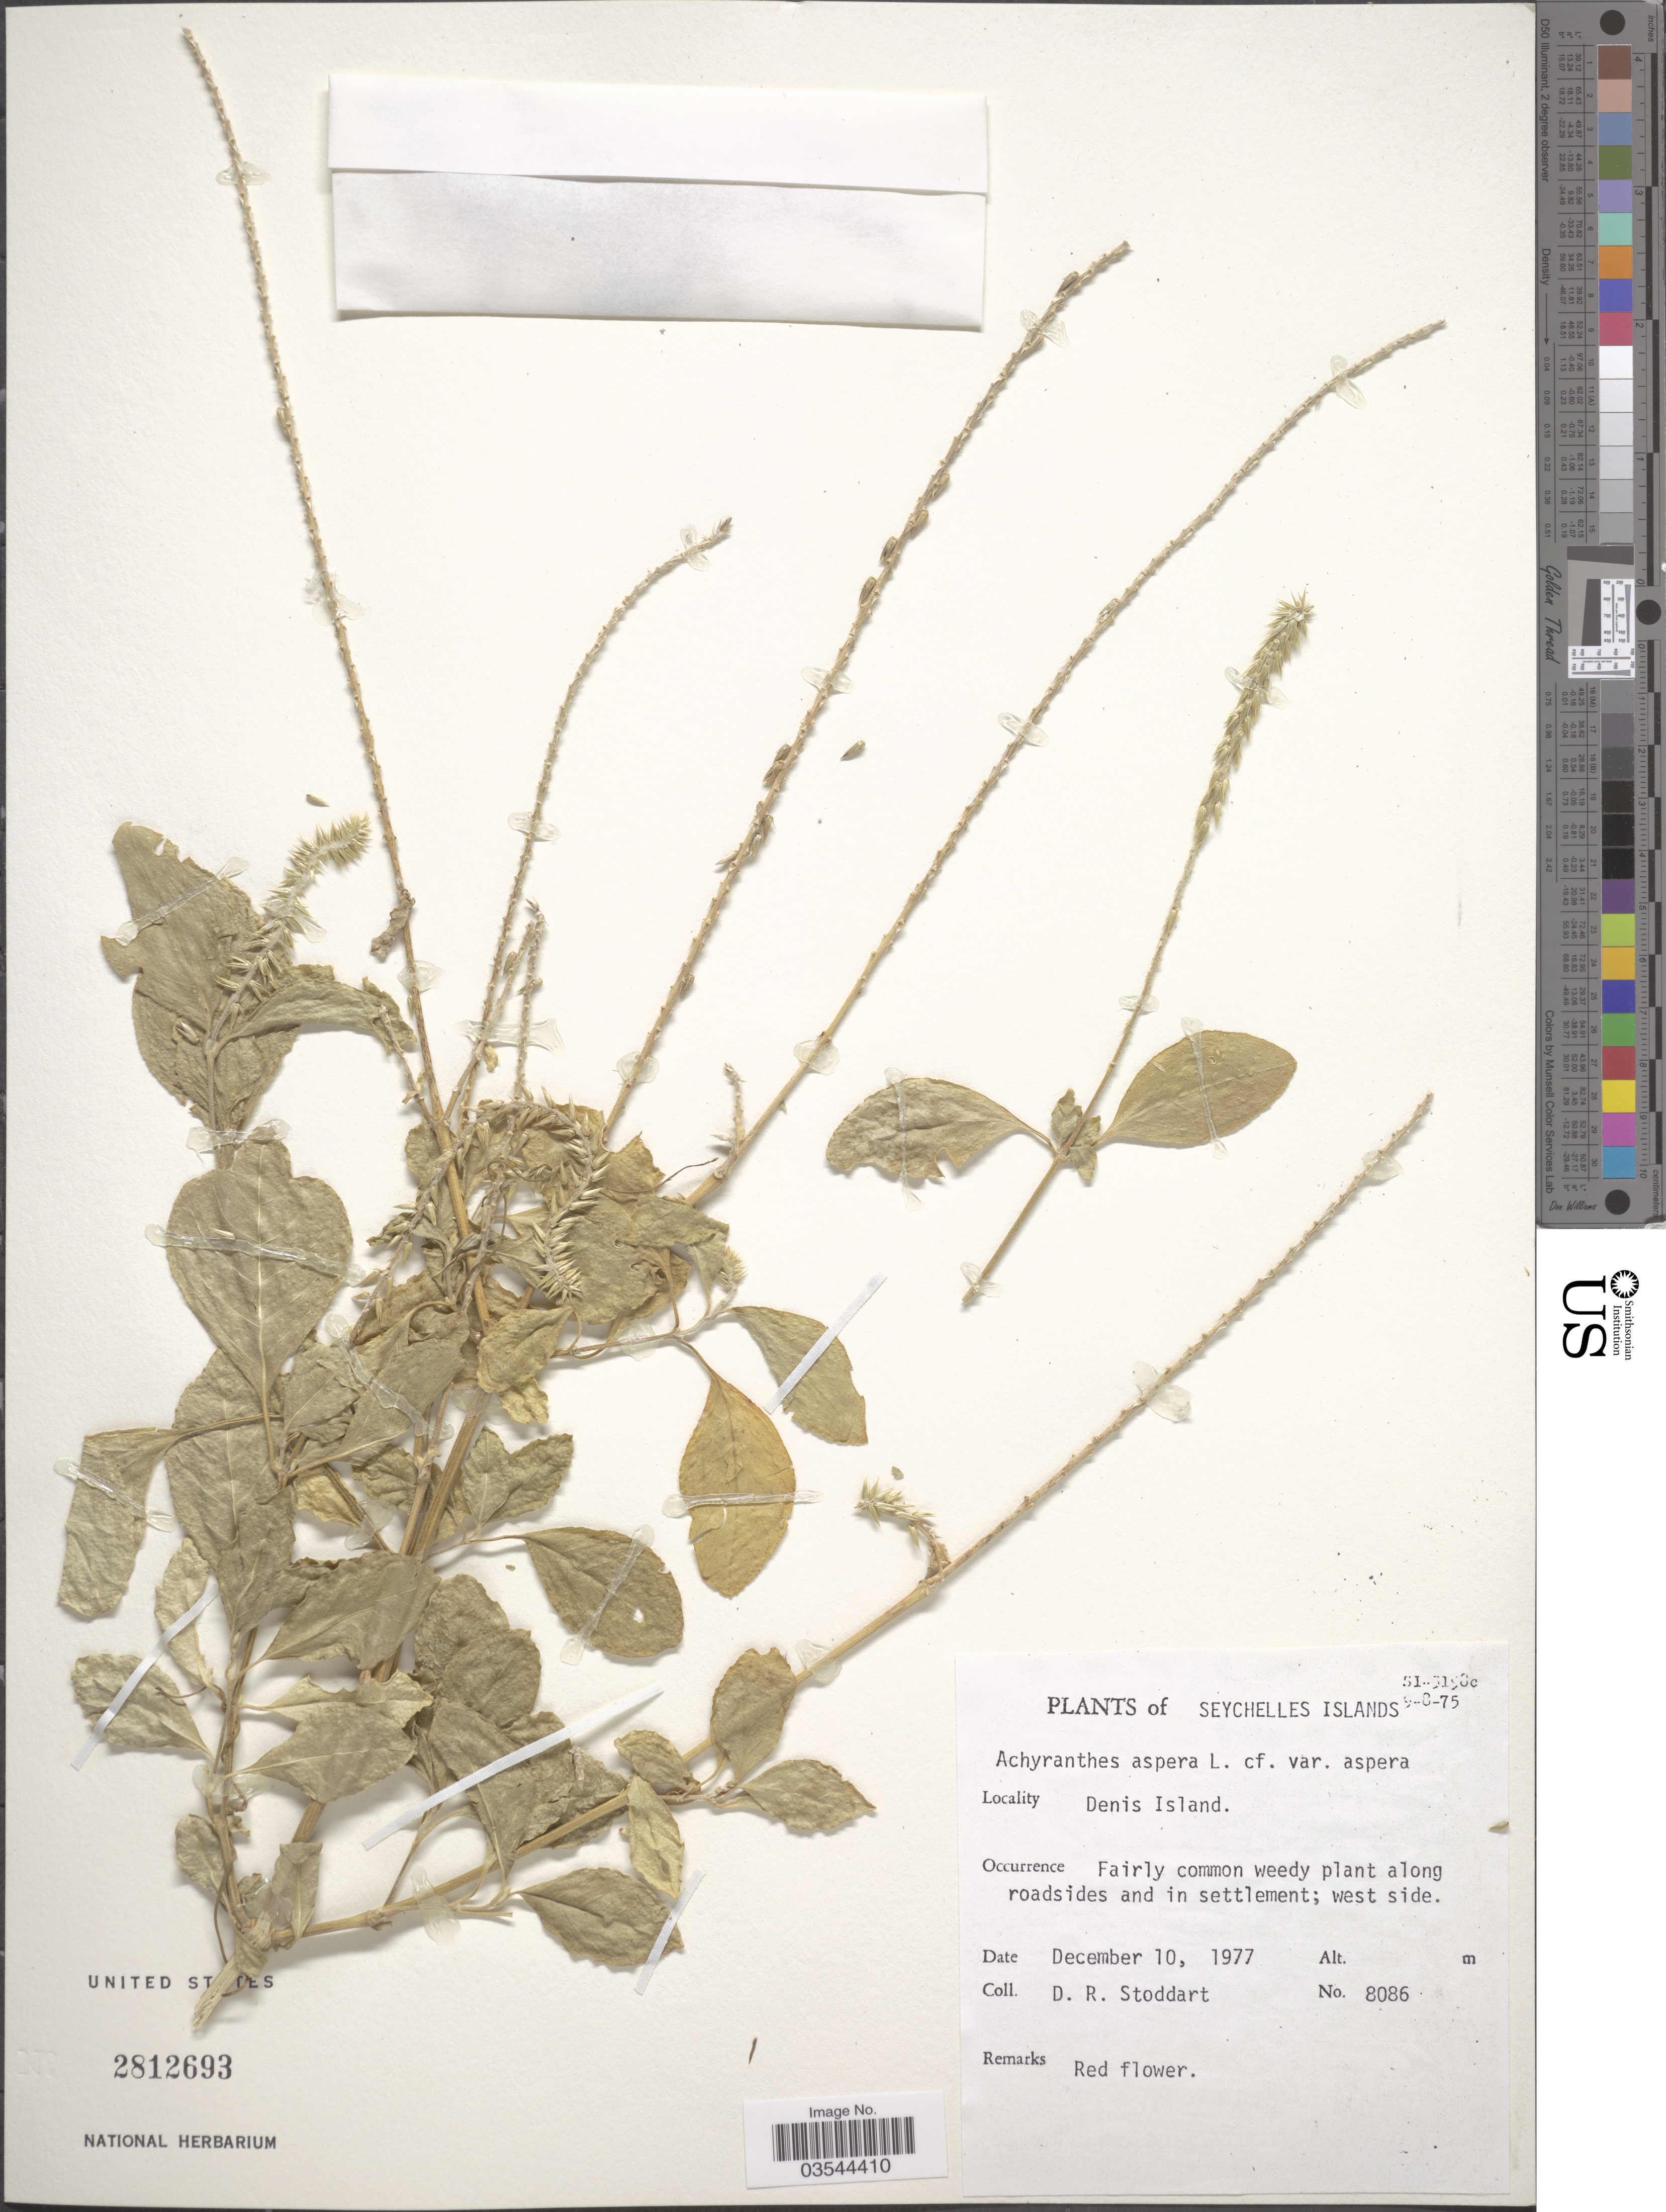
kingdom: Plantae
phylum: Tracheophyta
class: Magnoliopsida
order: Caryophyllales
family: Amaranthaceae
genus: Achyranthes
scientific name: Achyranthes aspera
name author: L.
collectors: D. R. Stoddart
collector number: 8086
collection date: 1977-12-10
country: Seychelles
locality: Denis Island.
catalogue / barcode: US 2812693